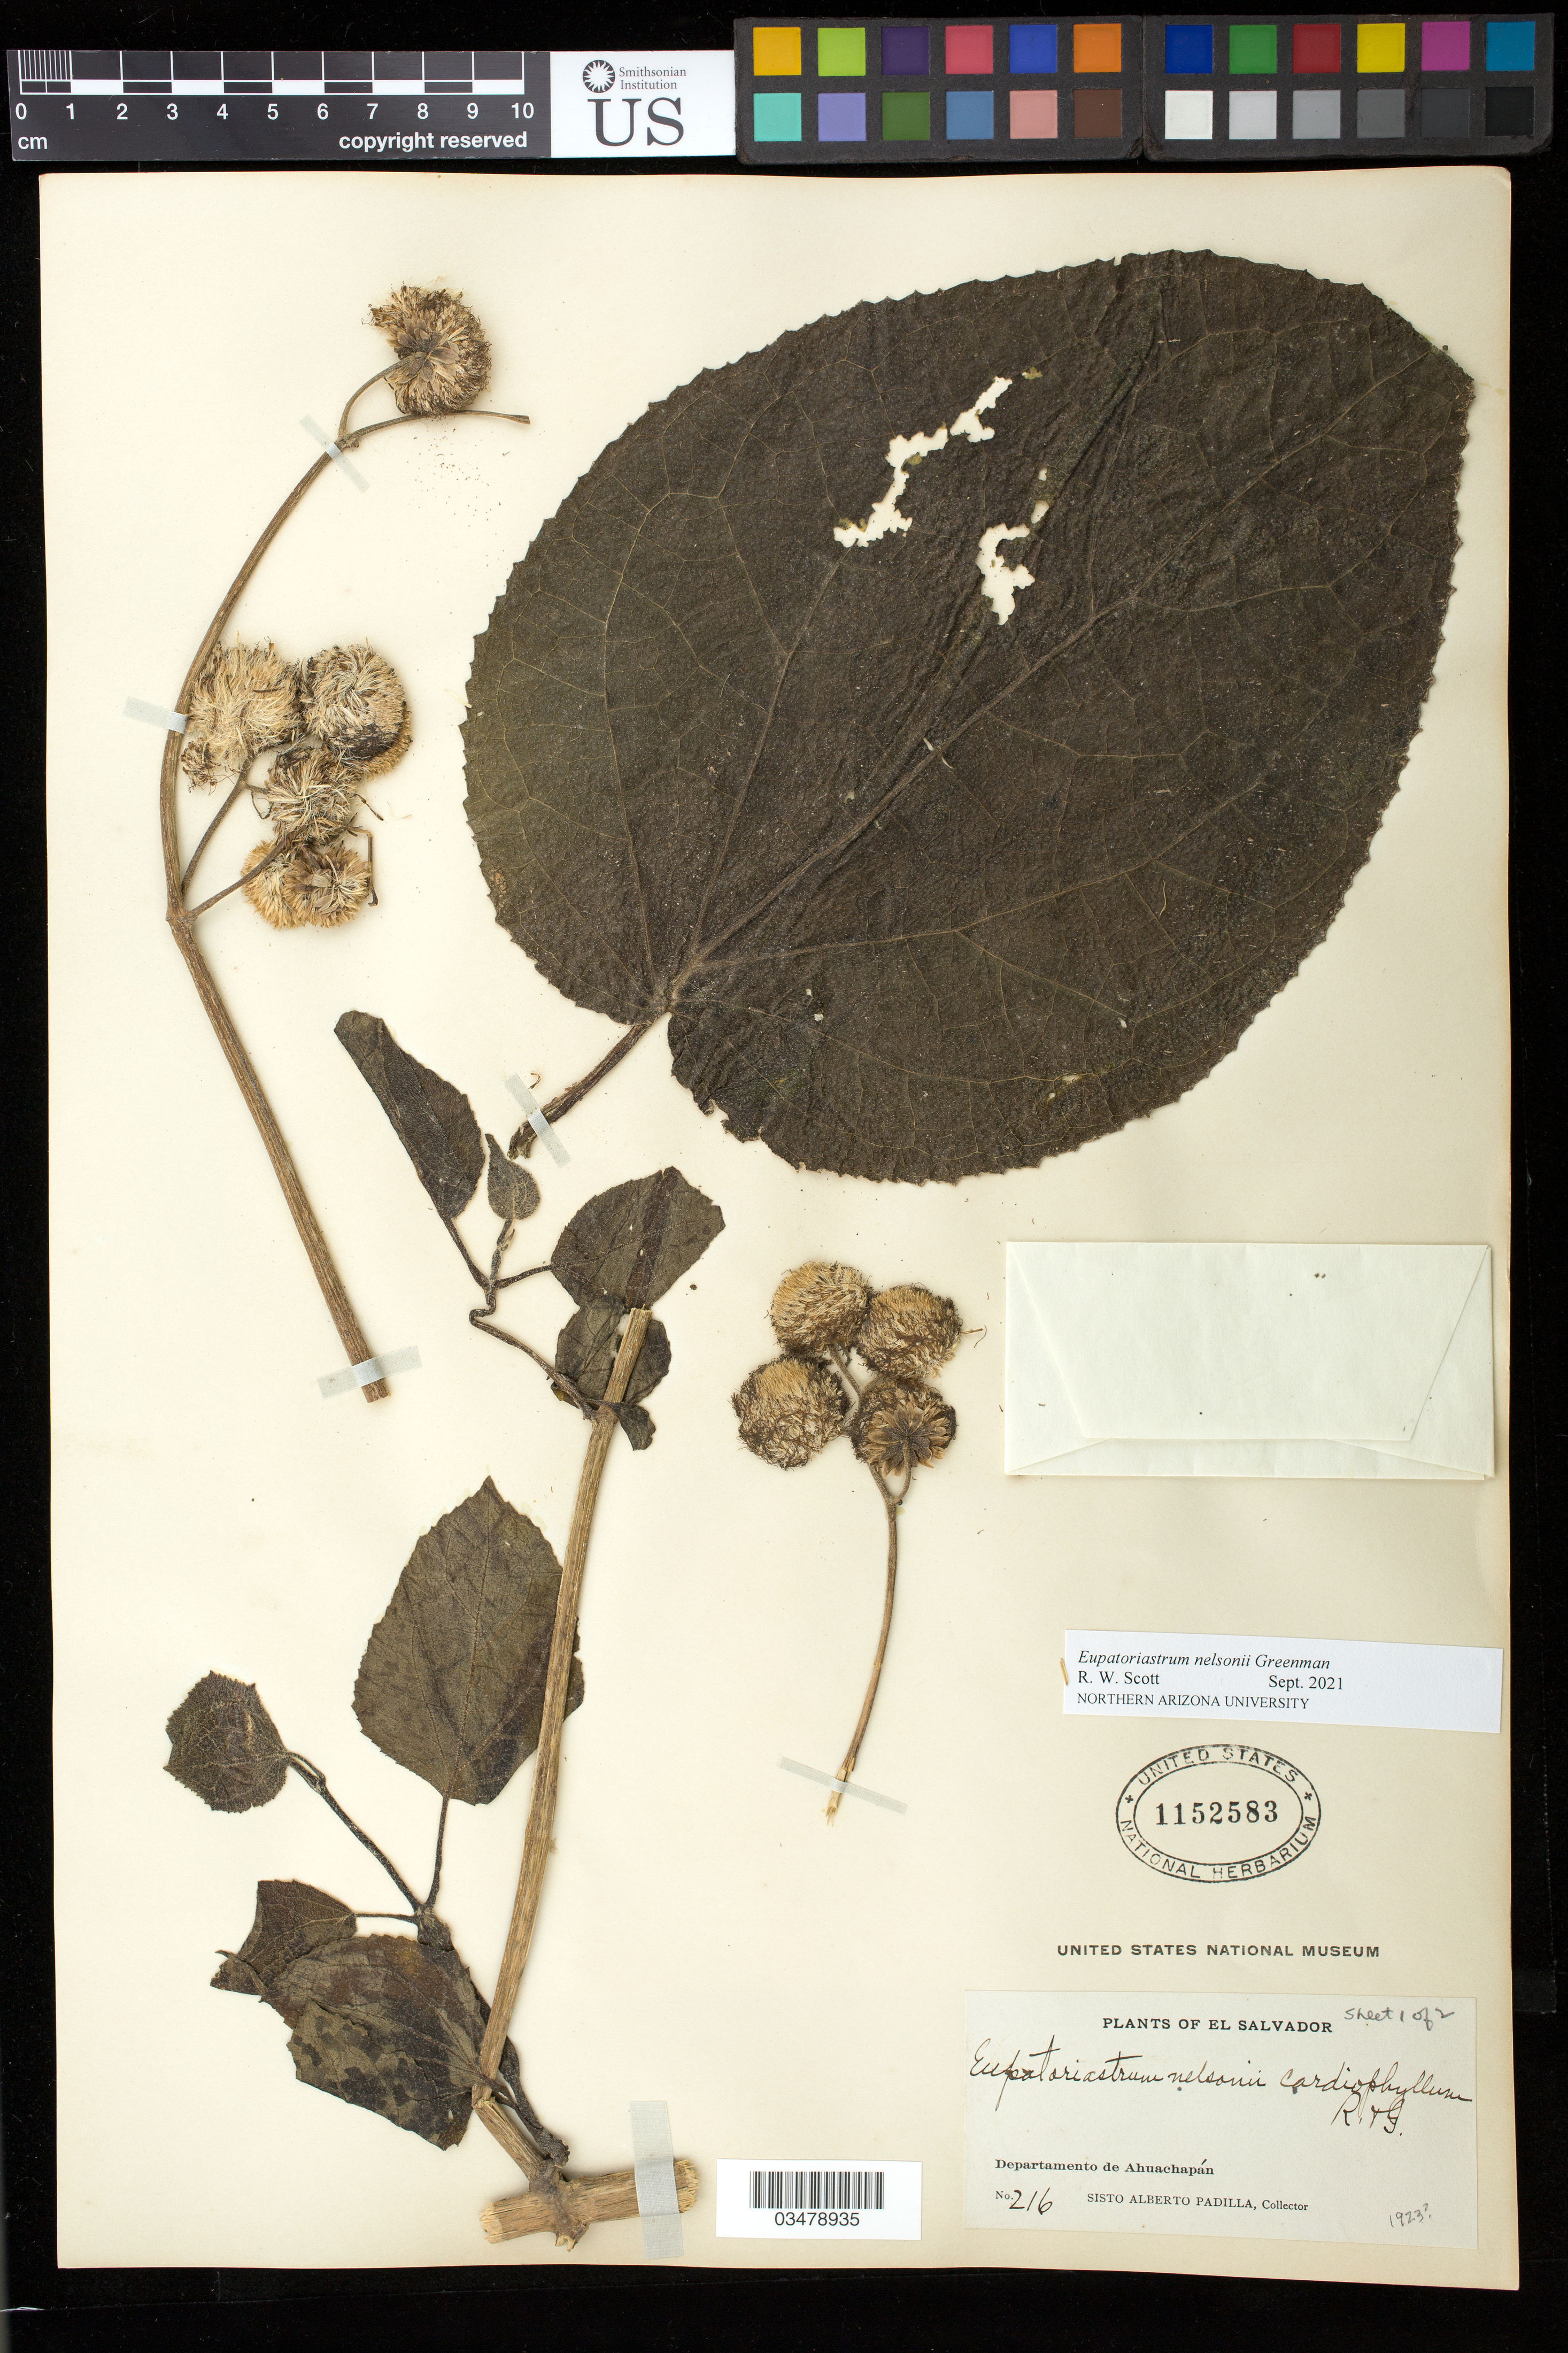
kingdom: Plantae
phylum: Tracheophyta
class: Magnoliopsida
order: Asterales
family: Asteraceae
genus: Eupatoriastrum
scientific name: Eupatoriastrum nelsonii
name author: Greenm.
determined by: Scott, R. W.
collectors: S. A. Padilla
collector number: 216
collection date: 1923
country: El Salvador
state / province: Ahuachapán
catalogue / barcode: US 1152583